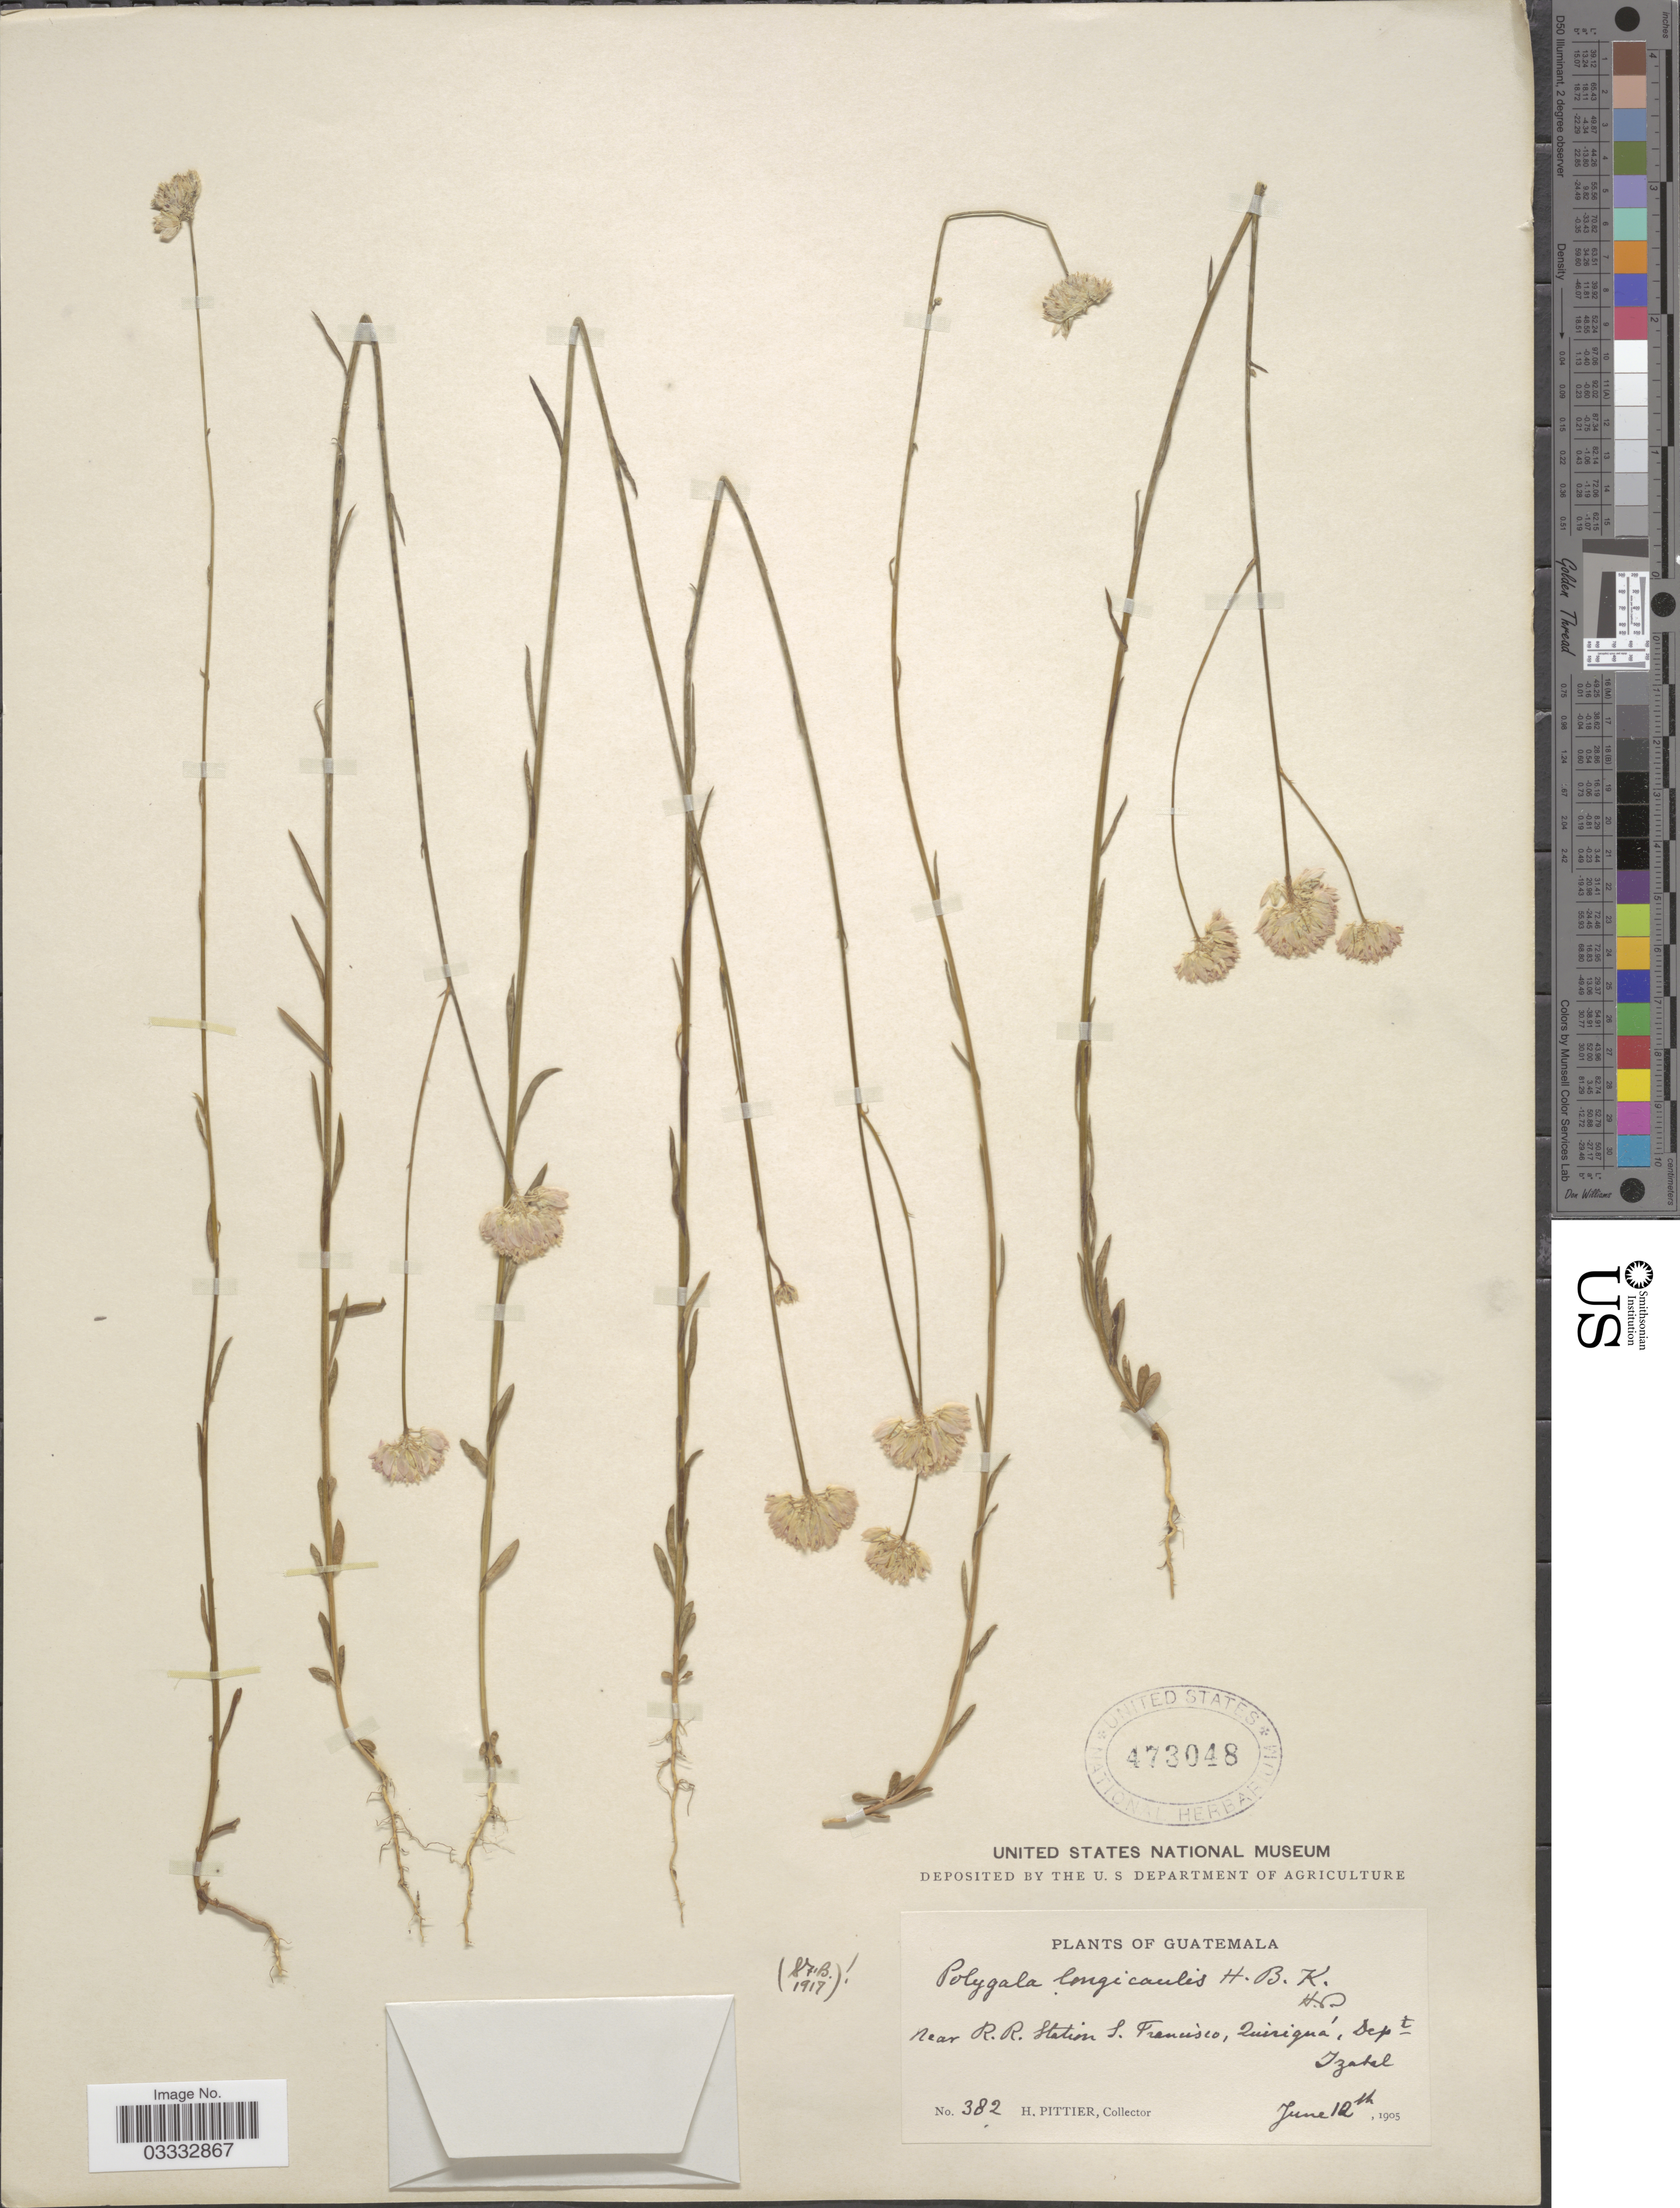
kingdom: Plantae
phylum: Tracheophyta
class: Magnoliopsida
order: Fabales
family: Polygalaceae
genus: Polygala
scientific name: Polygala longicaulis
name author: Kunth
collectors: H. F. Pittier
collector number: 382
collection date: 1905-06-12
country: Guatemala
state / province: Izabal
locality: Near R.R. Station S. Francisco, Quiriguá, Dept Izabal.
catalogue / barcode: US 473048